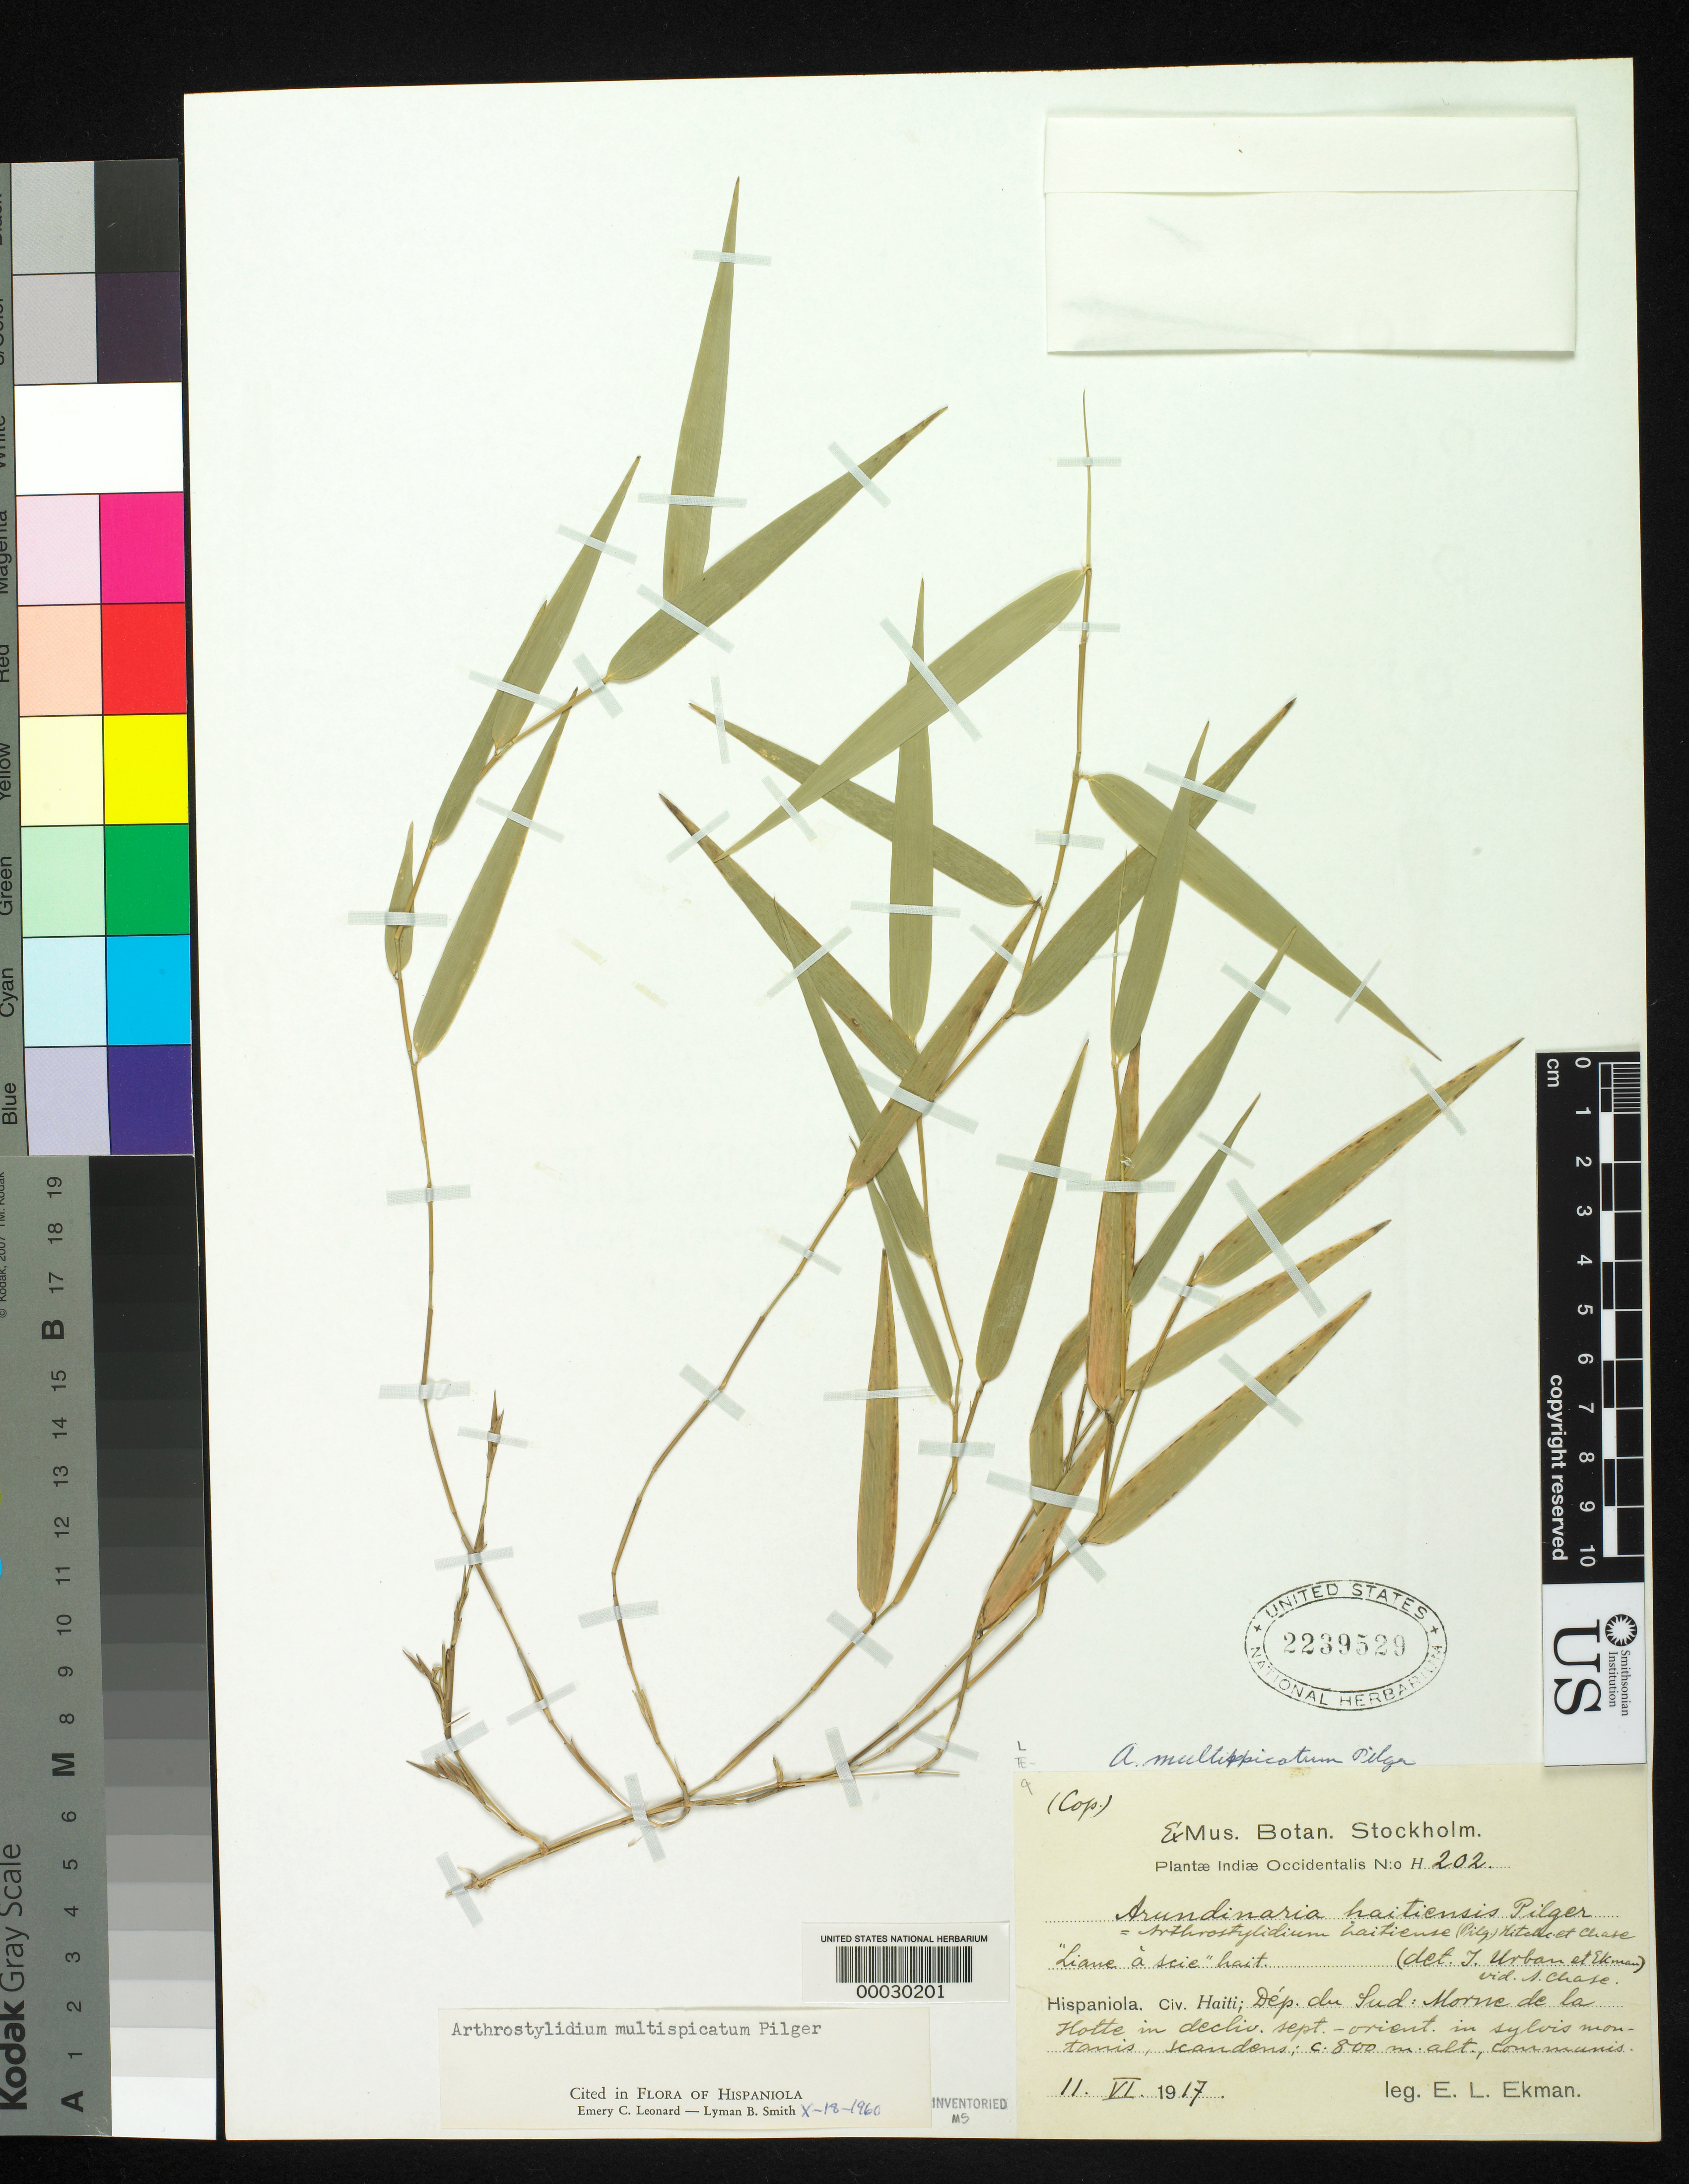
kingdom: Plantae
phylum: Tracheophyta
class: Liliopsida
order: Poales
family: Poaceae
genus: Arthrostylidium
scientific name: Arthrostylidium multispicatum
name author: Pilg. in Urb.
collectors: E. L. Ekman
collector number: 202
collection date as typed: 02 Jun 1917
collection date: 1917-06-02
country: Haiti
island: Hispaniola Island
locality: Morne de la hotte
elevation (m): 800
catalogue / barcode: US 2239529